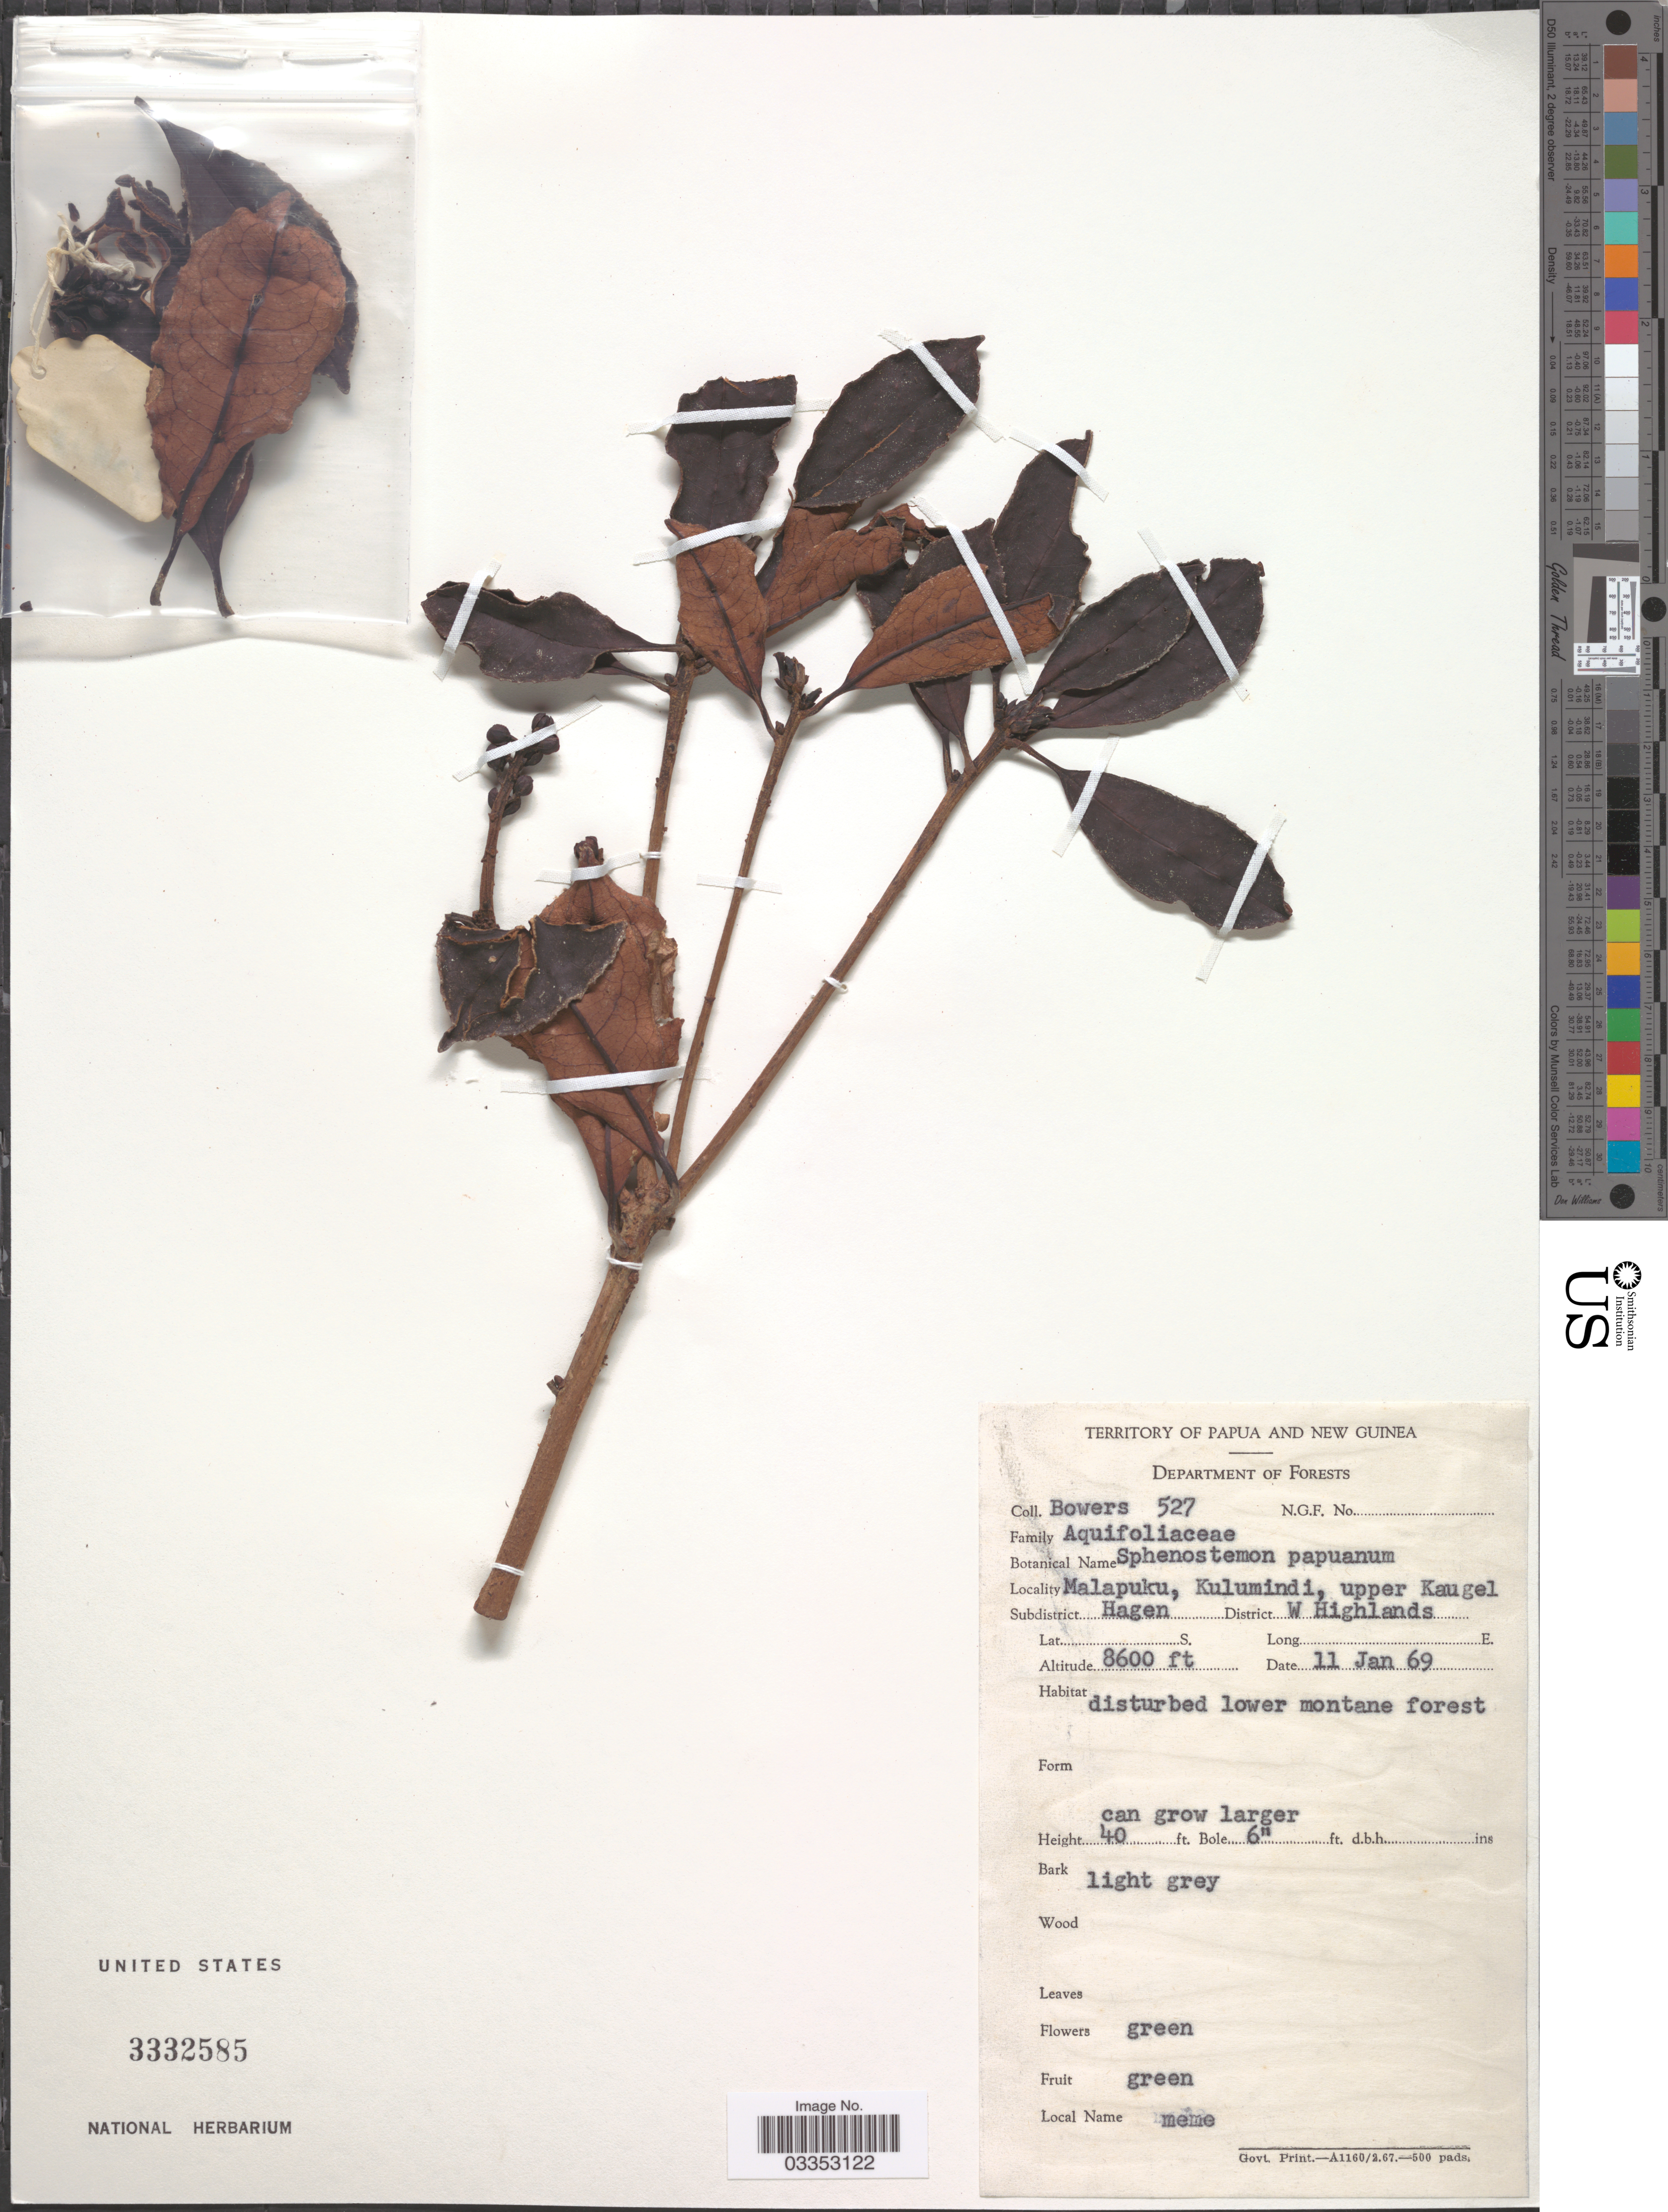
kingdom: Plantae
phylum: Tracheophyta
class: Magnoliopsida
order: Paracryphiales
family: Paracryphiaceae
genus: Sphenostemon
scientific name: Sphenostemon papuanus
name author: (Lauterb.) Steenis & Erdtm.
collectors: -. Bowers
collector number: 527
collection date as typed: Transcribed d/m/y: 11/1/69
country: Papua New Guinea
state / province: Western Highlands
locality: Territory of Papua and New Guinea. Malapuku, Kulumindi, upper Kaugel Subdistrict Hagen District W Highlands.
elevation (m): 2621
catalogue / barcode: US 3332585